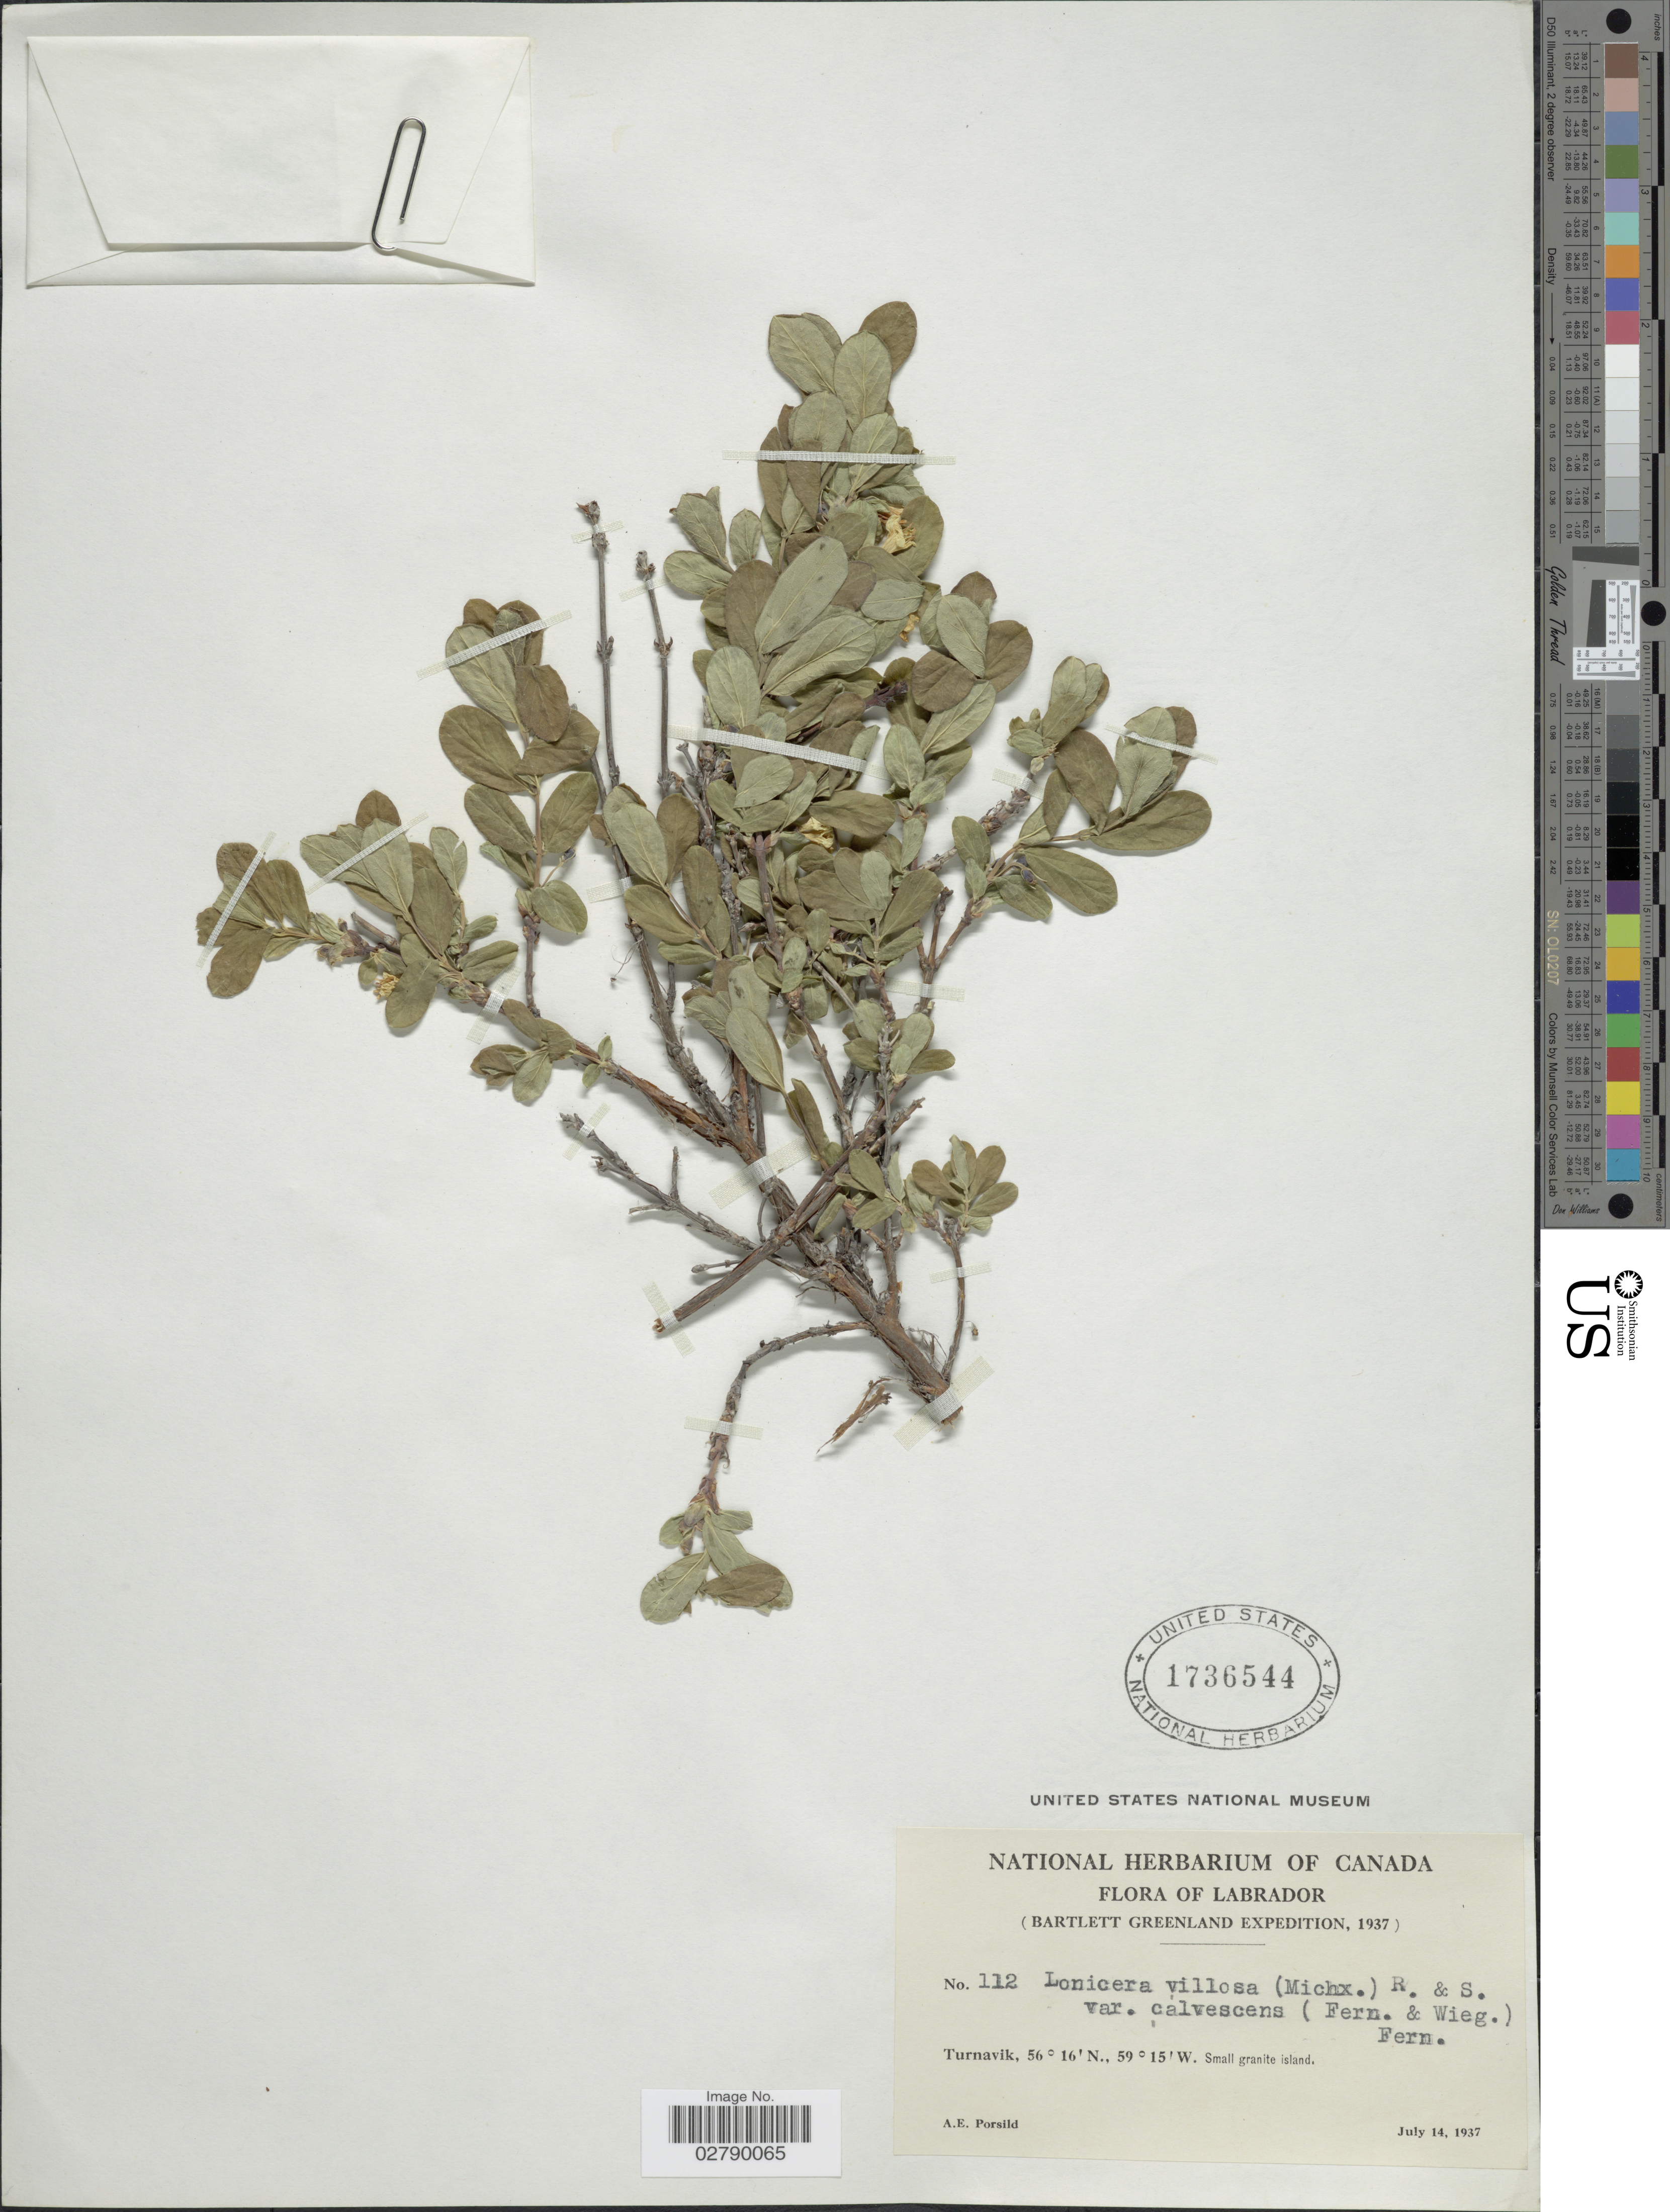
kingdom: Plantae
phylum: Tracheophyta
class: Magnoliopsida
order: Dipsacales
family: Caprifoliaceae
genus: Lonicera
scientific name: Lonicera villosa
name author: (Michx.) Roem. & Schult.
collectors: A. E. Porsild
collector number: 112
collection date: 1937-07-14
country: Canada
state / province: Newfoundland and Labrador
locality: Labrador (Bartlett Greenland) Turnavik.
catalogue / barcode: US 1736544